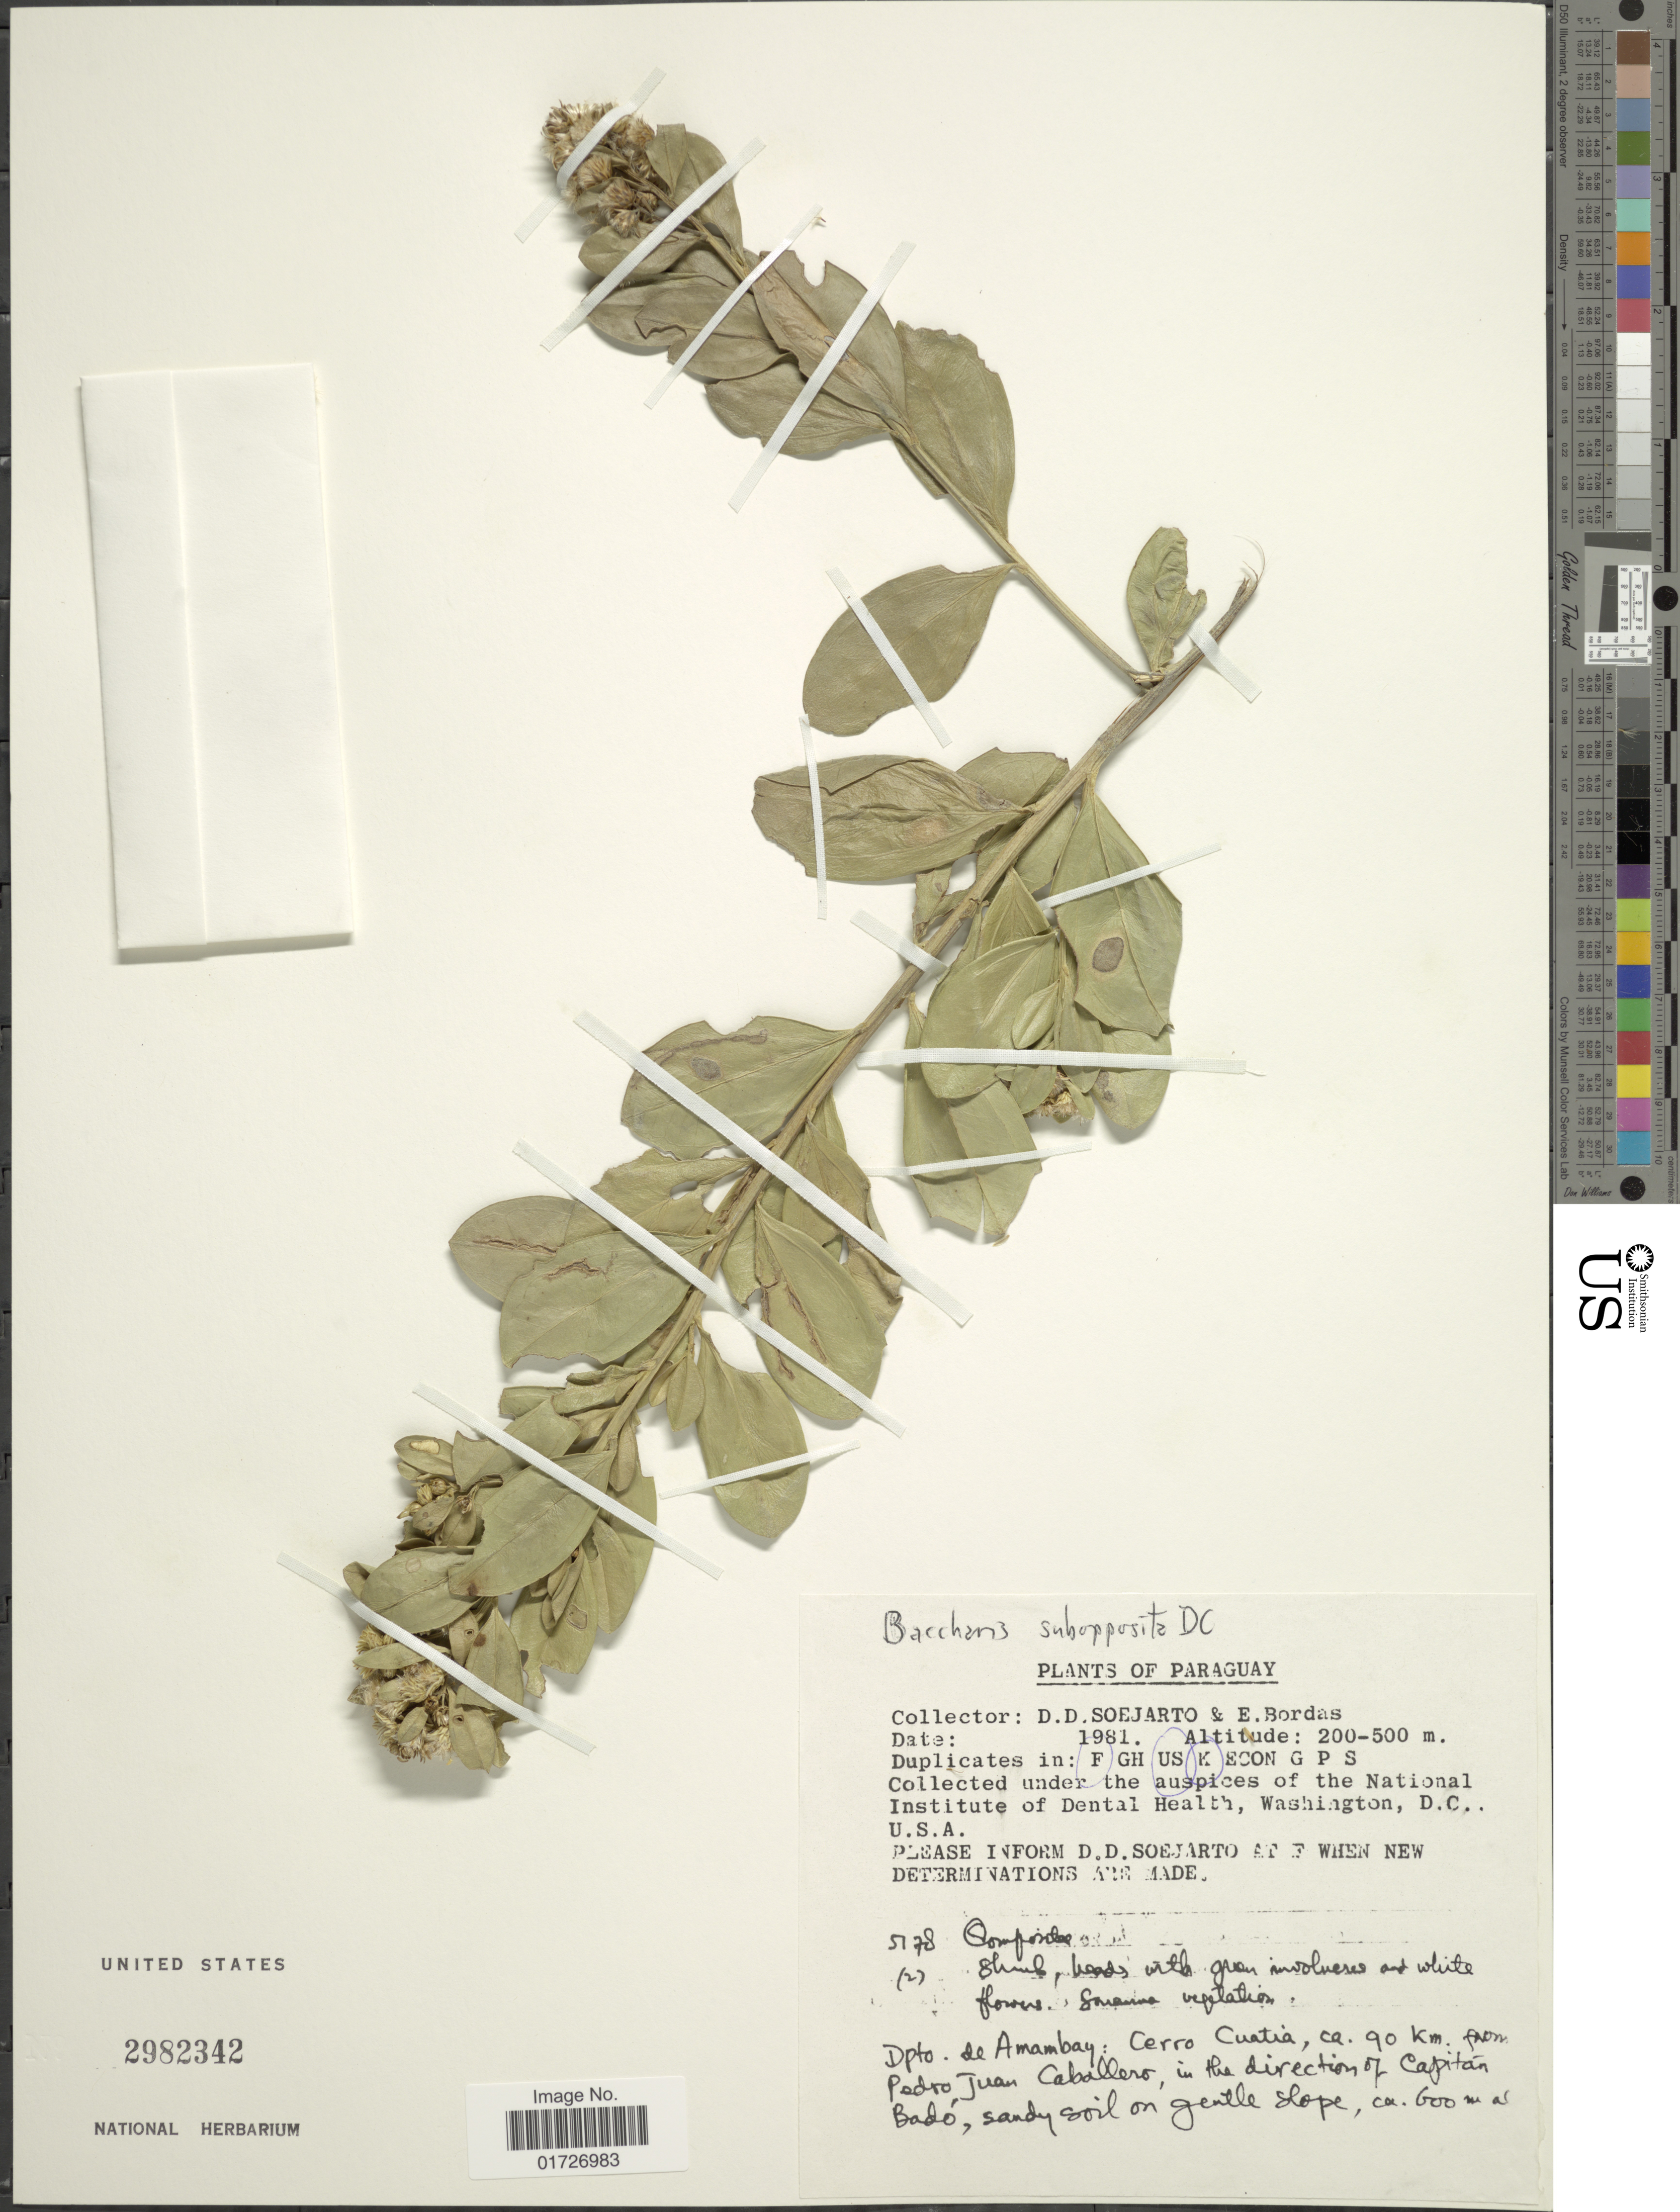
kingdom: Plantae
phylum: Tracheophyta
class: Magnoliopsida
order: Asterales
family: Asteraceae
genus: Baccharis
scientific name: Baccharis sp.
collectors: E. Bordas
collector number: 5178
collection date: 1981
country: Paraguay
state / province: Amambay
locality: Dpto. de Amambay: Cerro Cuatie, ca. 90 km: from Pedro Juan Cabellero, in the direction of Capitán Bado.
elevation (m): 600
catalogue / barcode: US 2982342